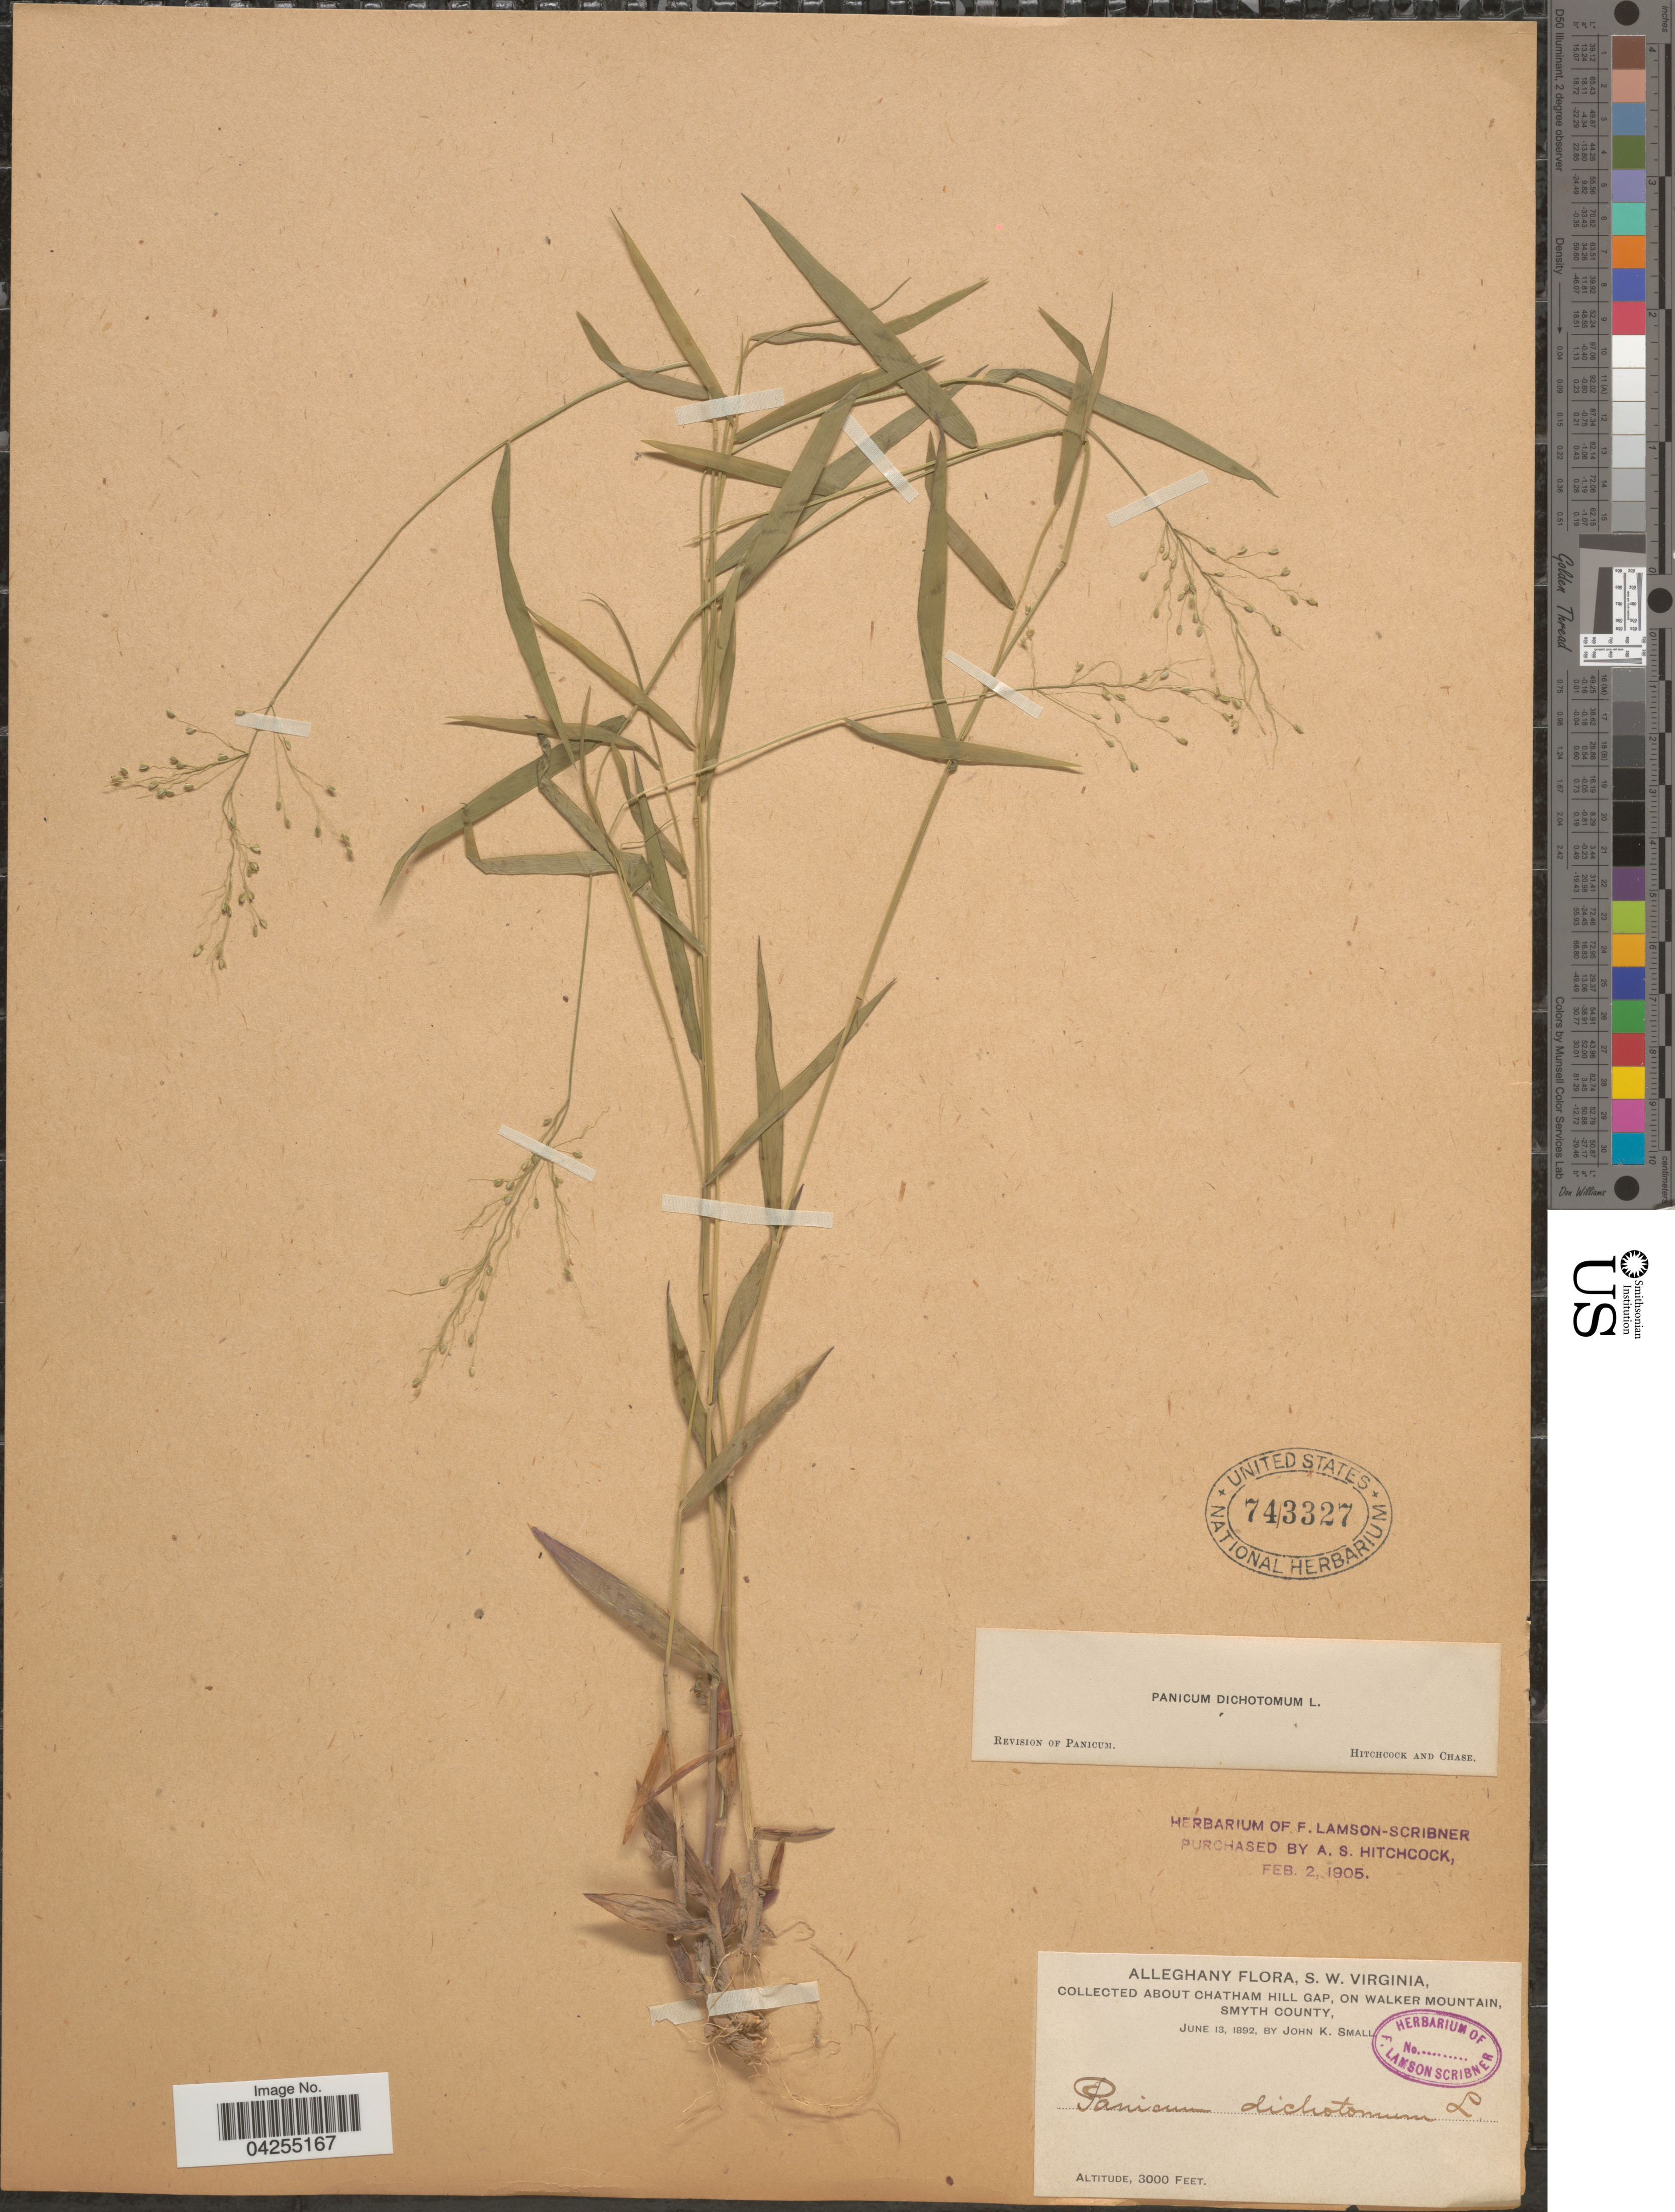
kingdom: Plantae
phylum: Tracheophyta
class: Liliopsida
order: Poales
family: Poaceae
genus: Dichanthelium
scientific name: Dichanthelium dichotomum var. dichotomum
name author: (L.) Gould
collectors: J. K. Small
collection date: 1892-06-13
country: United States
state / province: Virginia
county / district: Smyth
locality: Alleghany. S. W. Virginia. About Chatham Hill Gap, On Walker Mountain.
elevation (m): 914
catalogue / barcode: US 743327